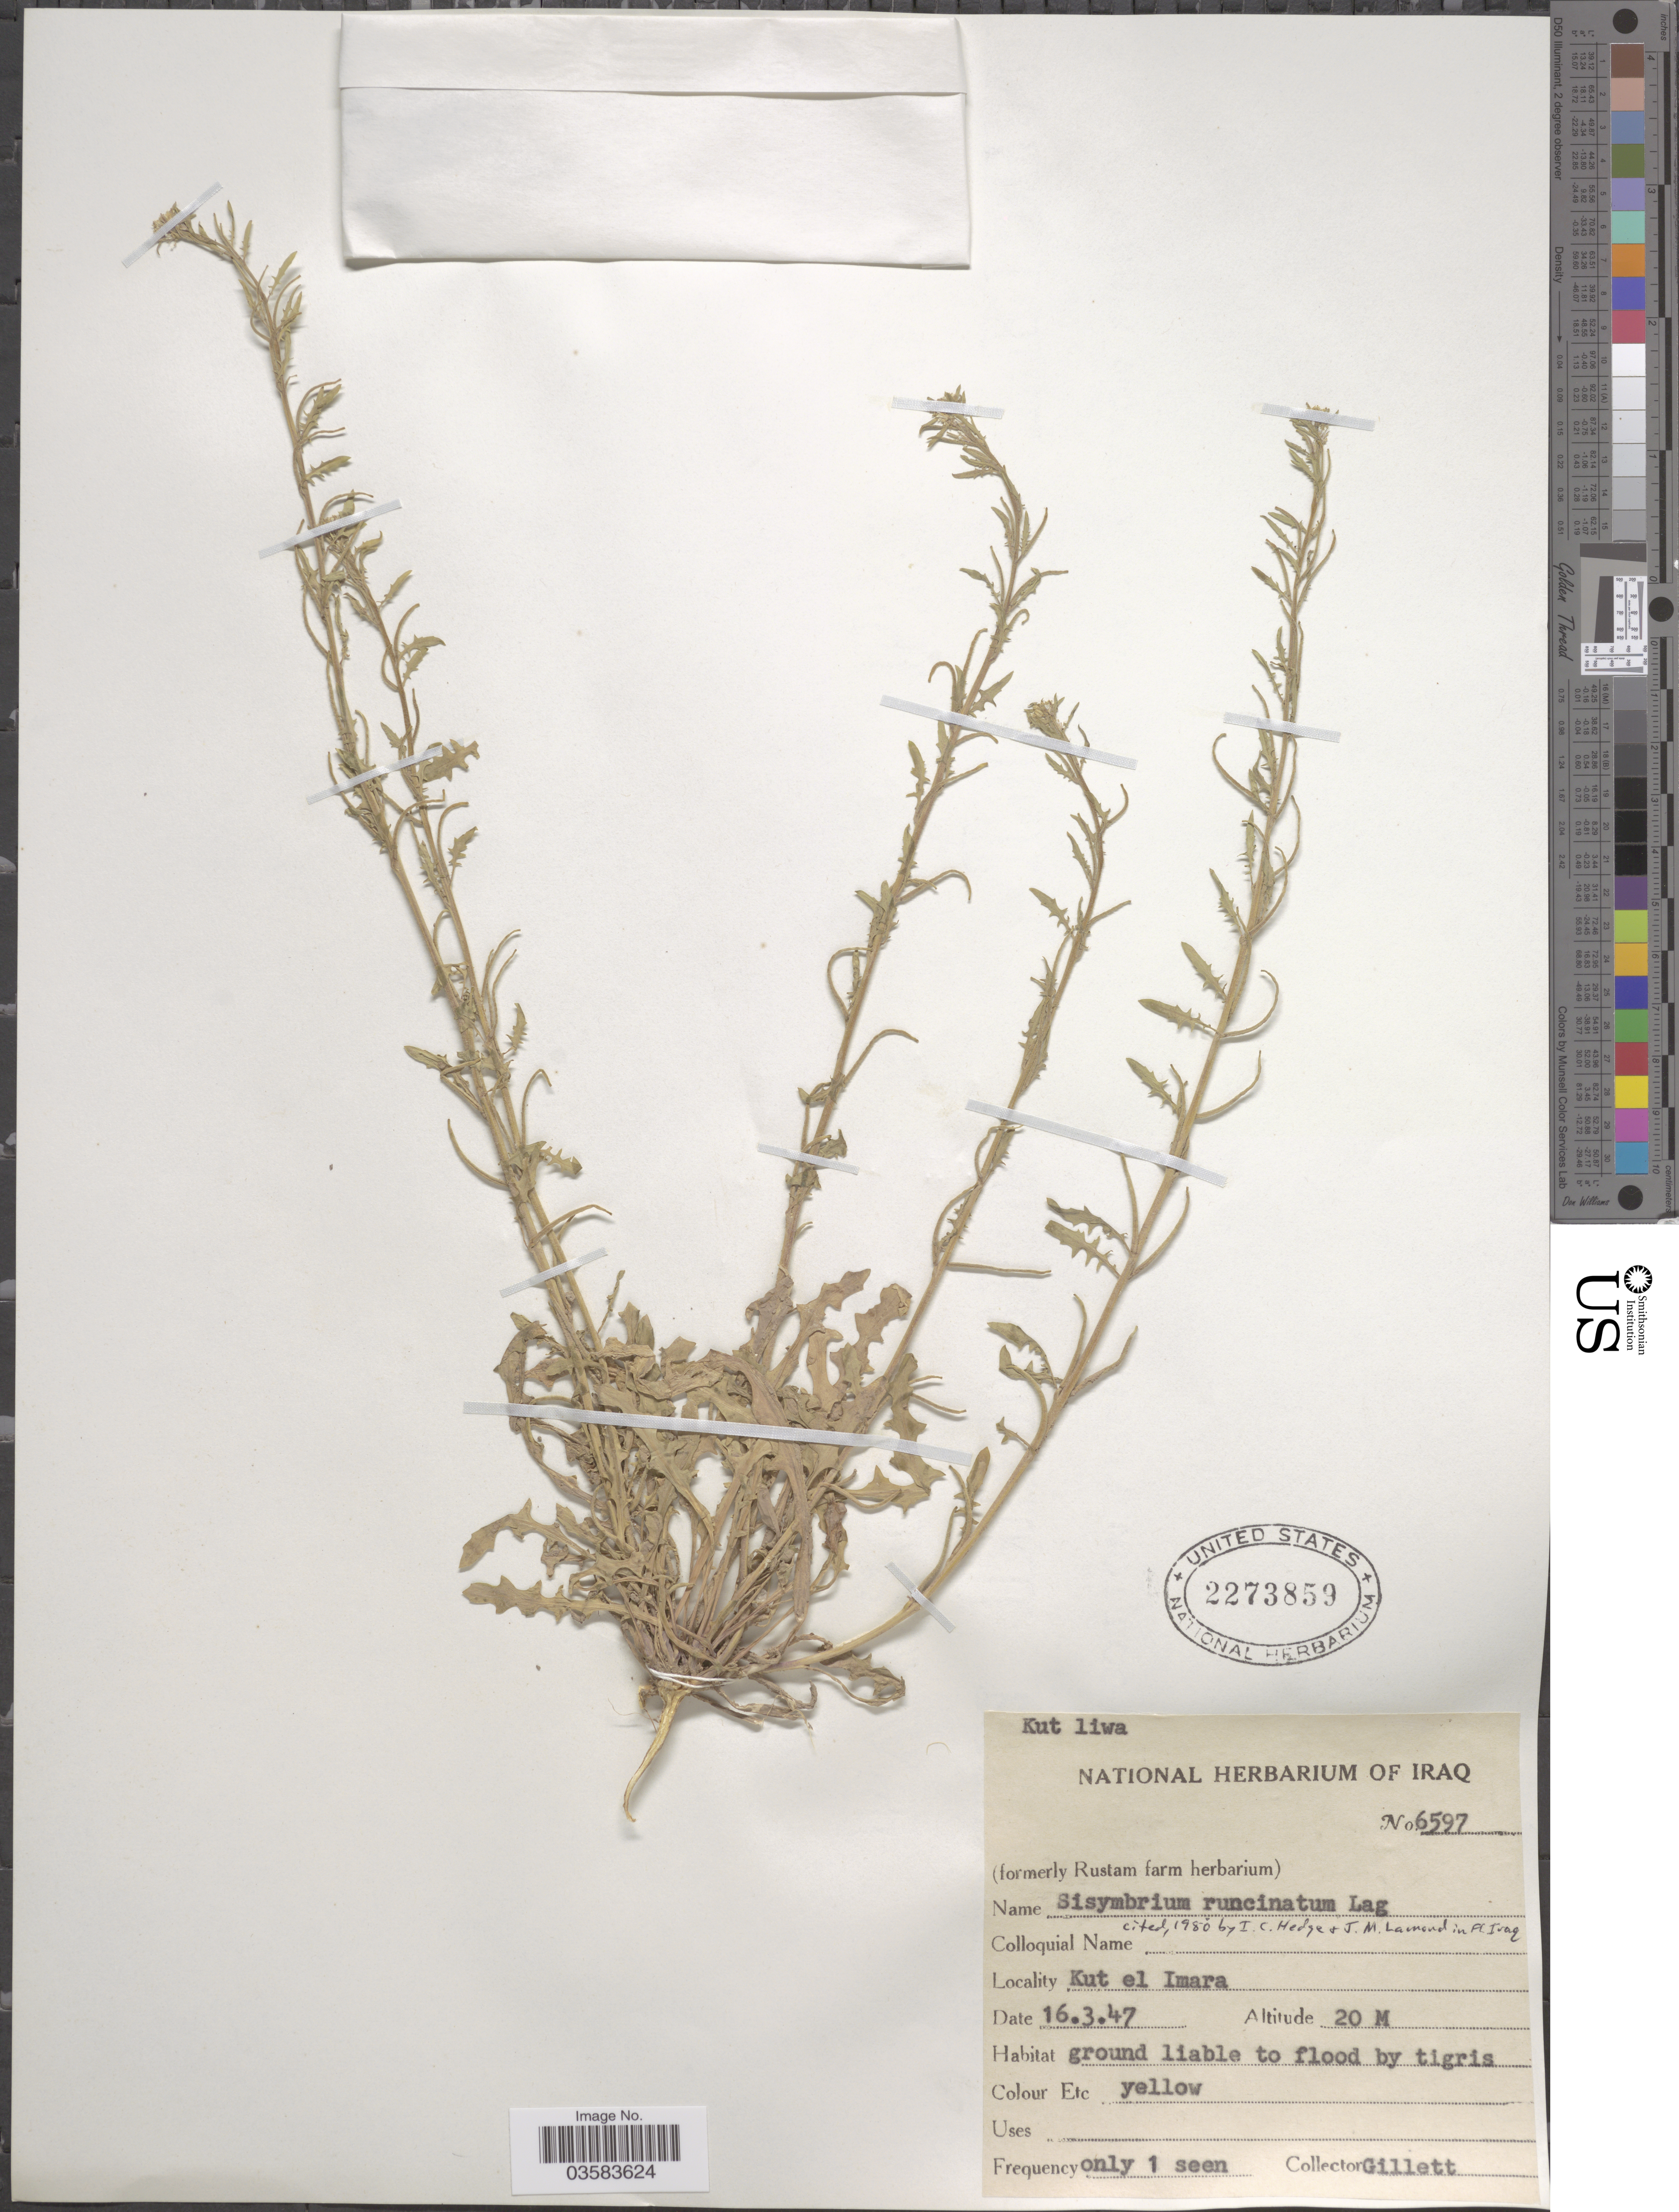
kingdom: Plantae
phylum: Tracheophyta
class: Magnoliopsida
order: Brassicales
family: Brassicaceae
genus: Sisymbrium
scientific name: Sisymbrium runcinatum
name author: Lag. ex DC.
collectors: Gillett, --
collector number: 6597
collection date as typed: Transcribed d/m/y: 16/3/47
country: Iraq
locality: Kut liwa. Kut el Imara.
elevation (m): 20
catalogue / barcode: US 2273859